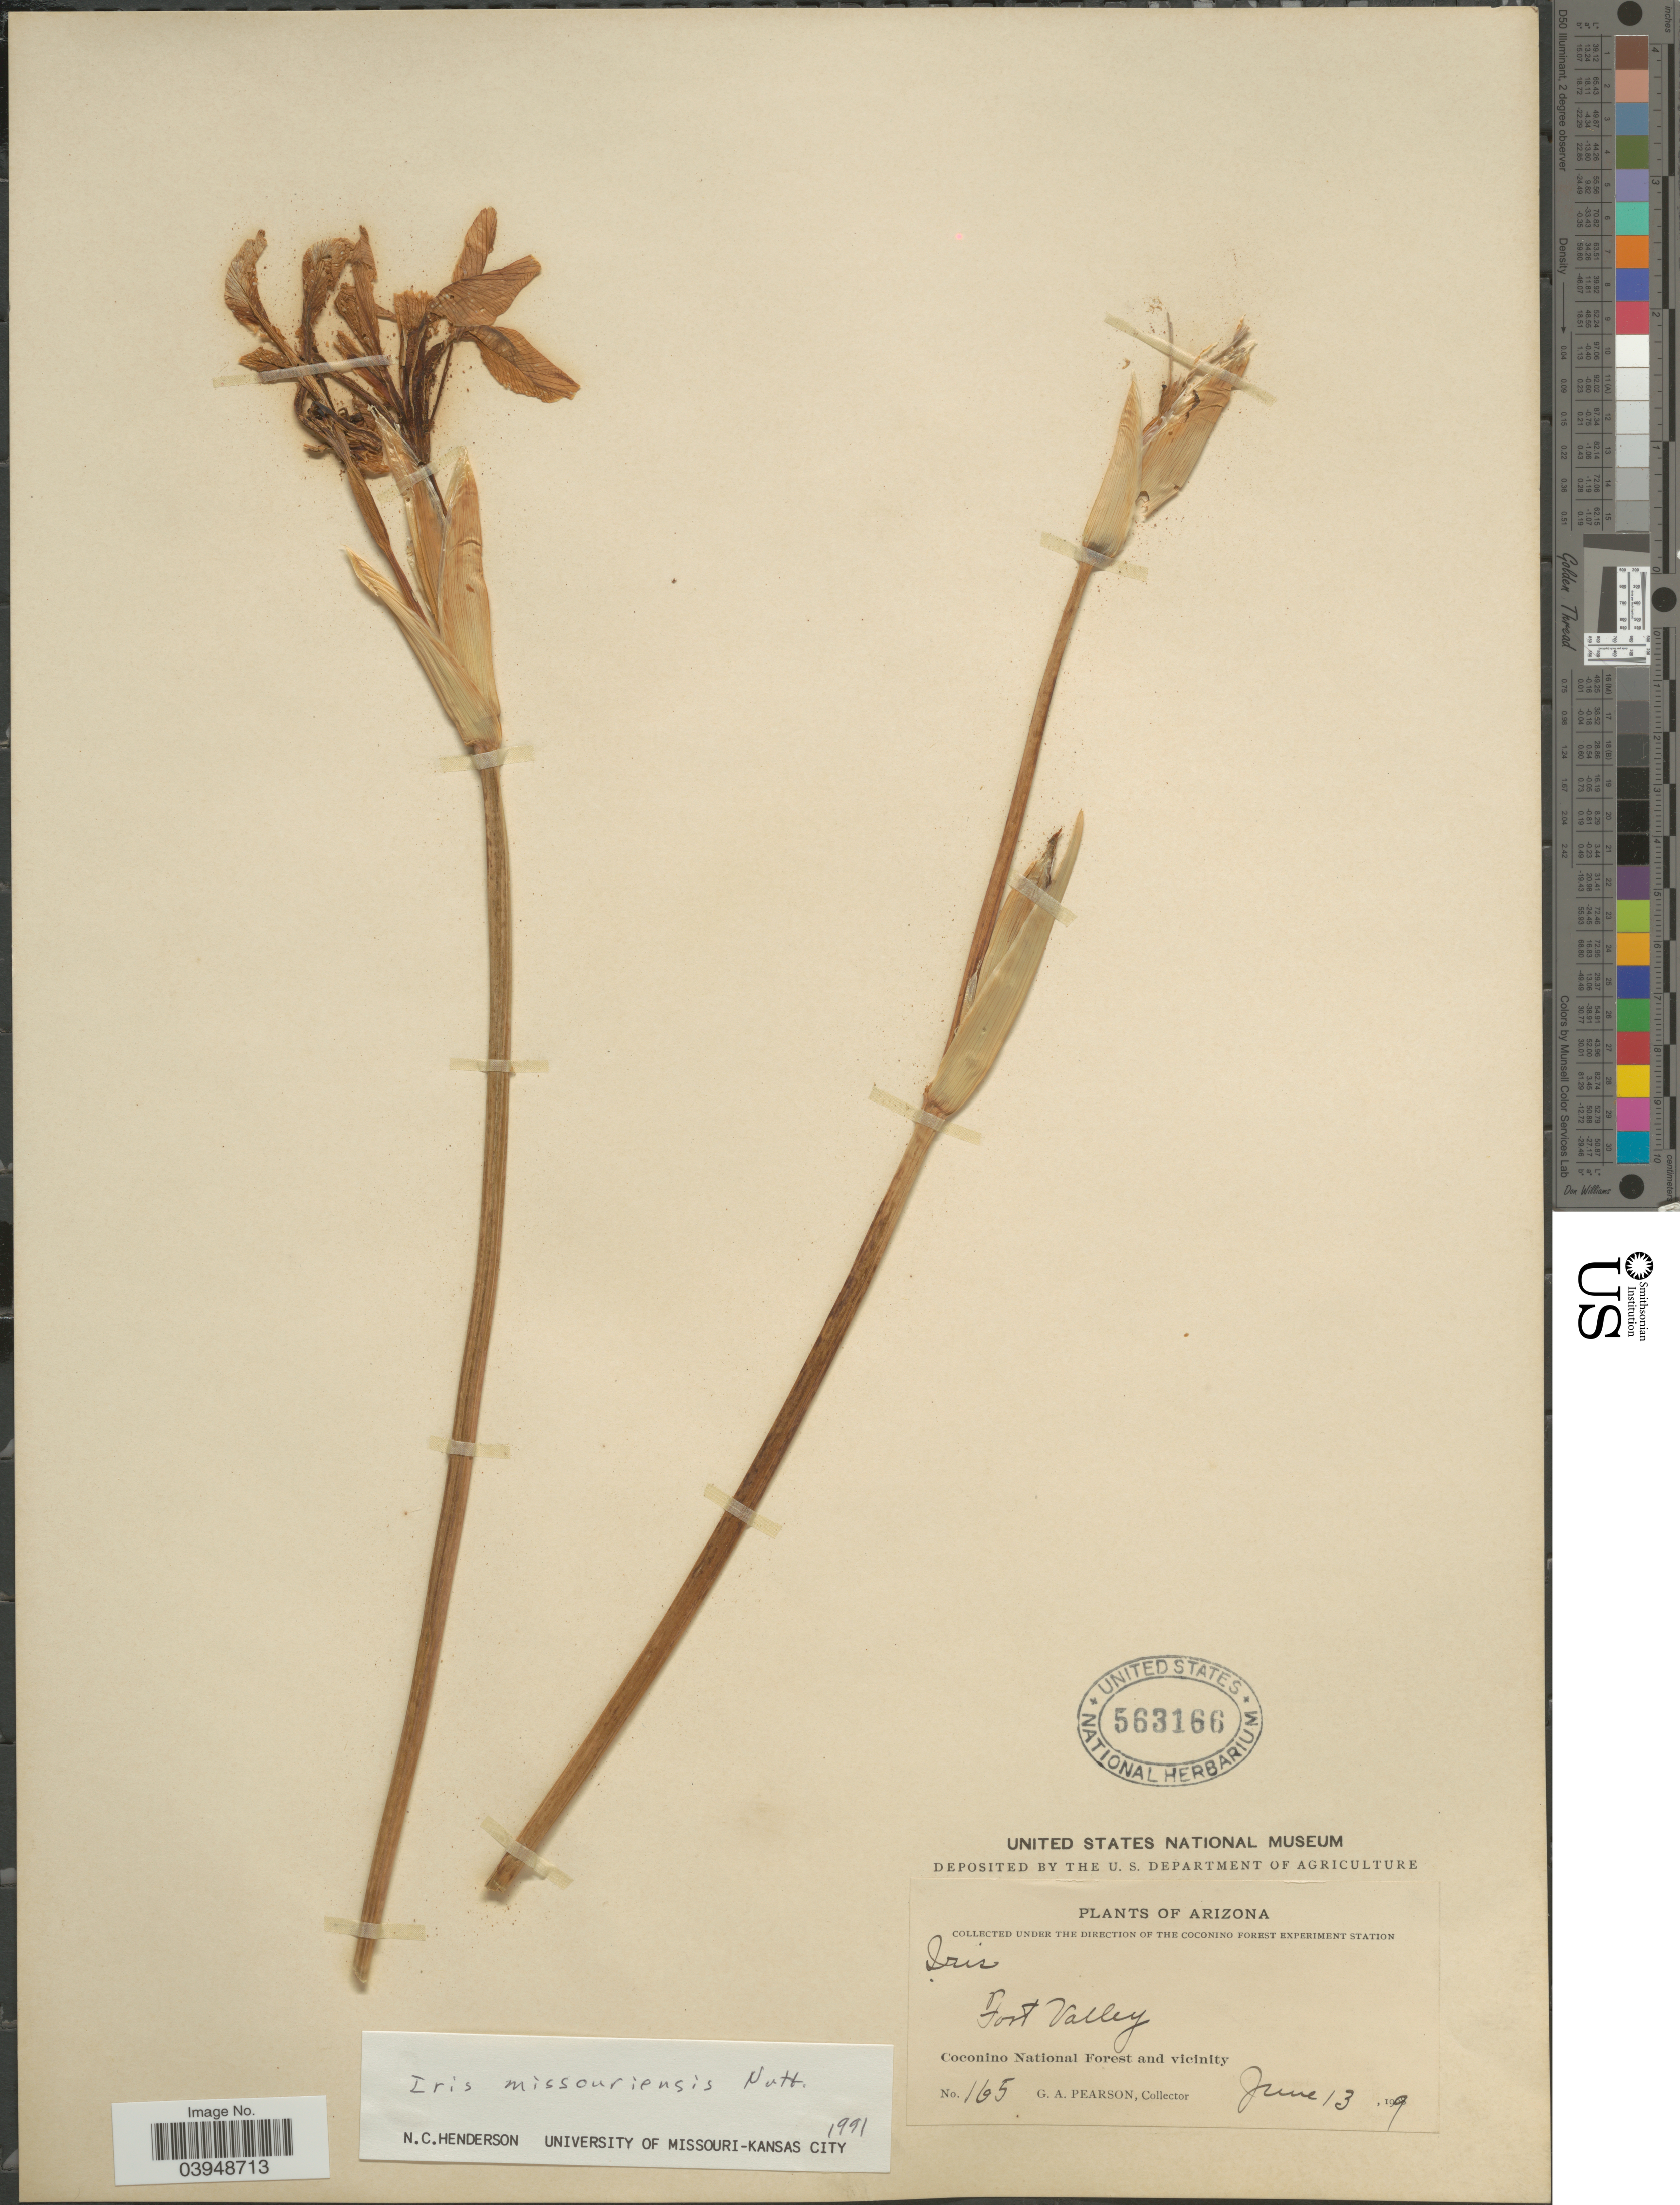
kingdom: Plantae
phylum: Tracheophyta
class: Liliopsida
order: Asparagales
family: Iridaceae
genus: Iris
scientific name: Iris missouriensis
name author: Nutt.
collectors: G. Pearson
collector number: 165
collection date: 1909-06-13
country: United States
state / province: Arizona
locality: Fort Valley. Coconino National Forest and vicinity.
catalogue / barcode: US 563166